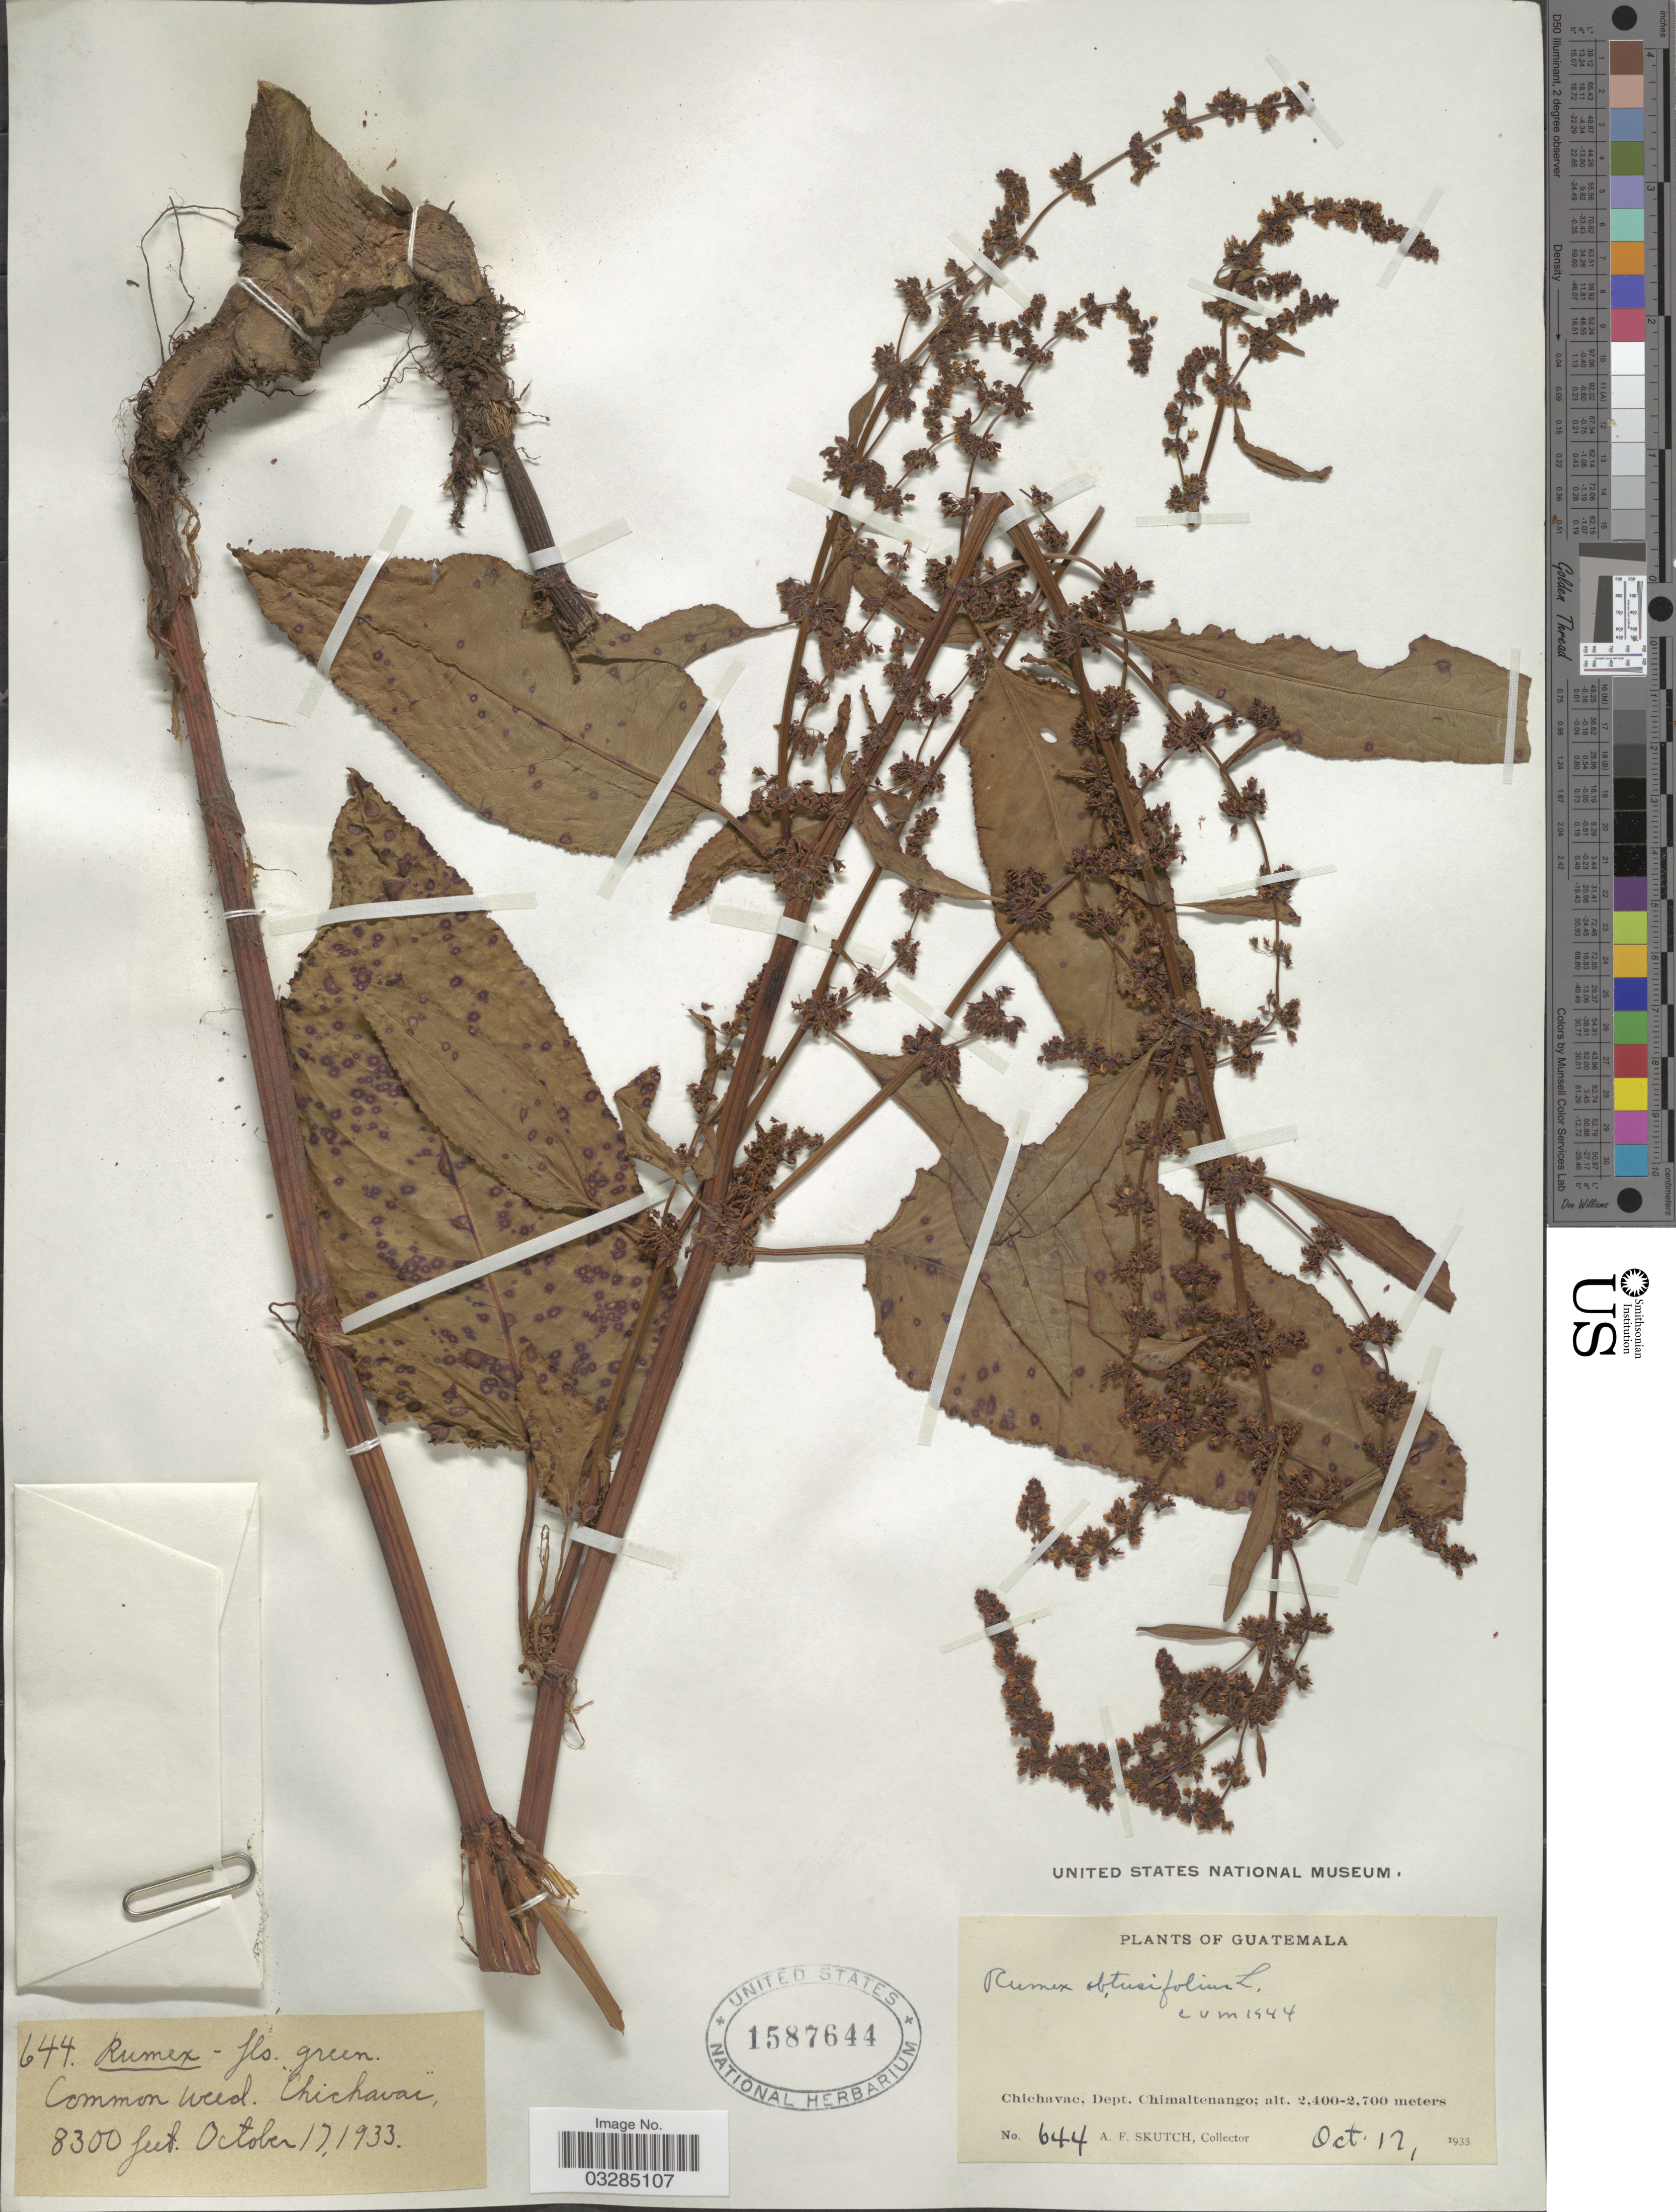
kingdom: Plantae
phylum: Tracheophyta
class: Magnoliopsida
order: Caryophyllales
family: Polygonaceae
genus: Rumex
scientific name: Rumex obtusifolius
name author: L.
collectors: A. F. Skutch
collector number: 644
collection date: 1933-10-17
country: Guatemala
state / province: Chimaltenango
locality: Chichavac, Dept. Chimaltenango.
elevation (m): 2530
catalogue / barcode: US 1587644